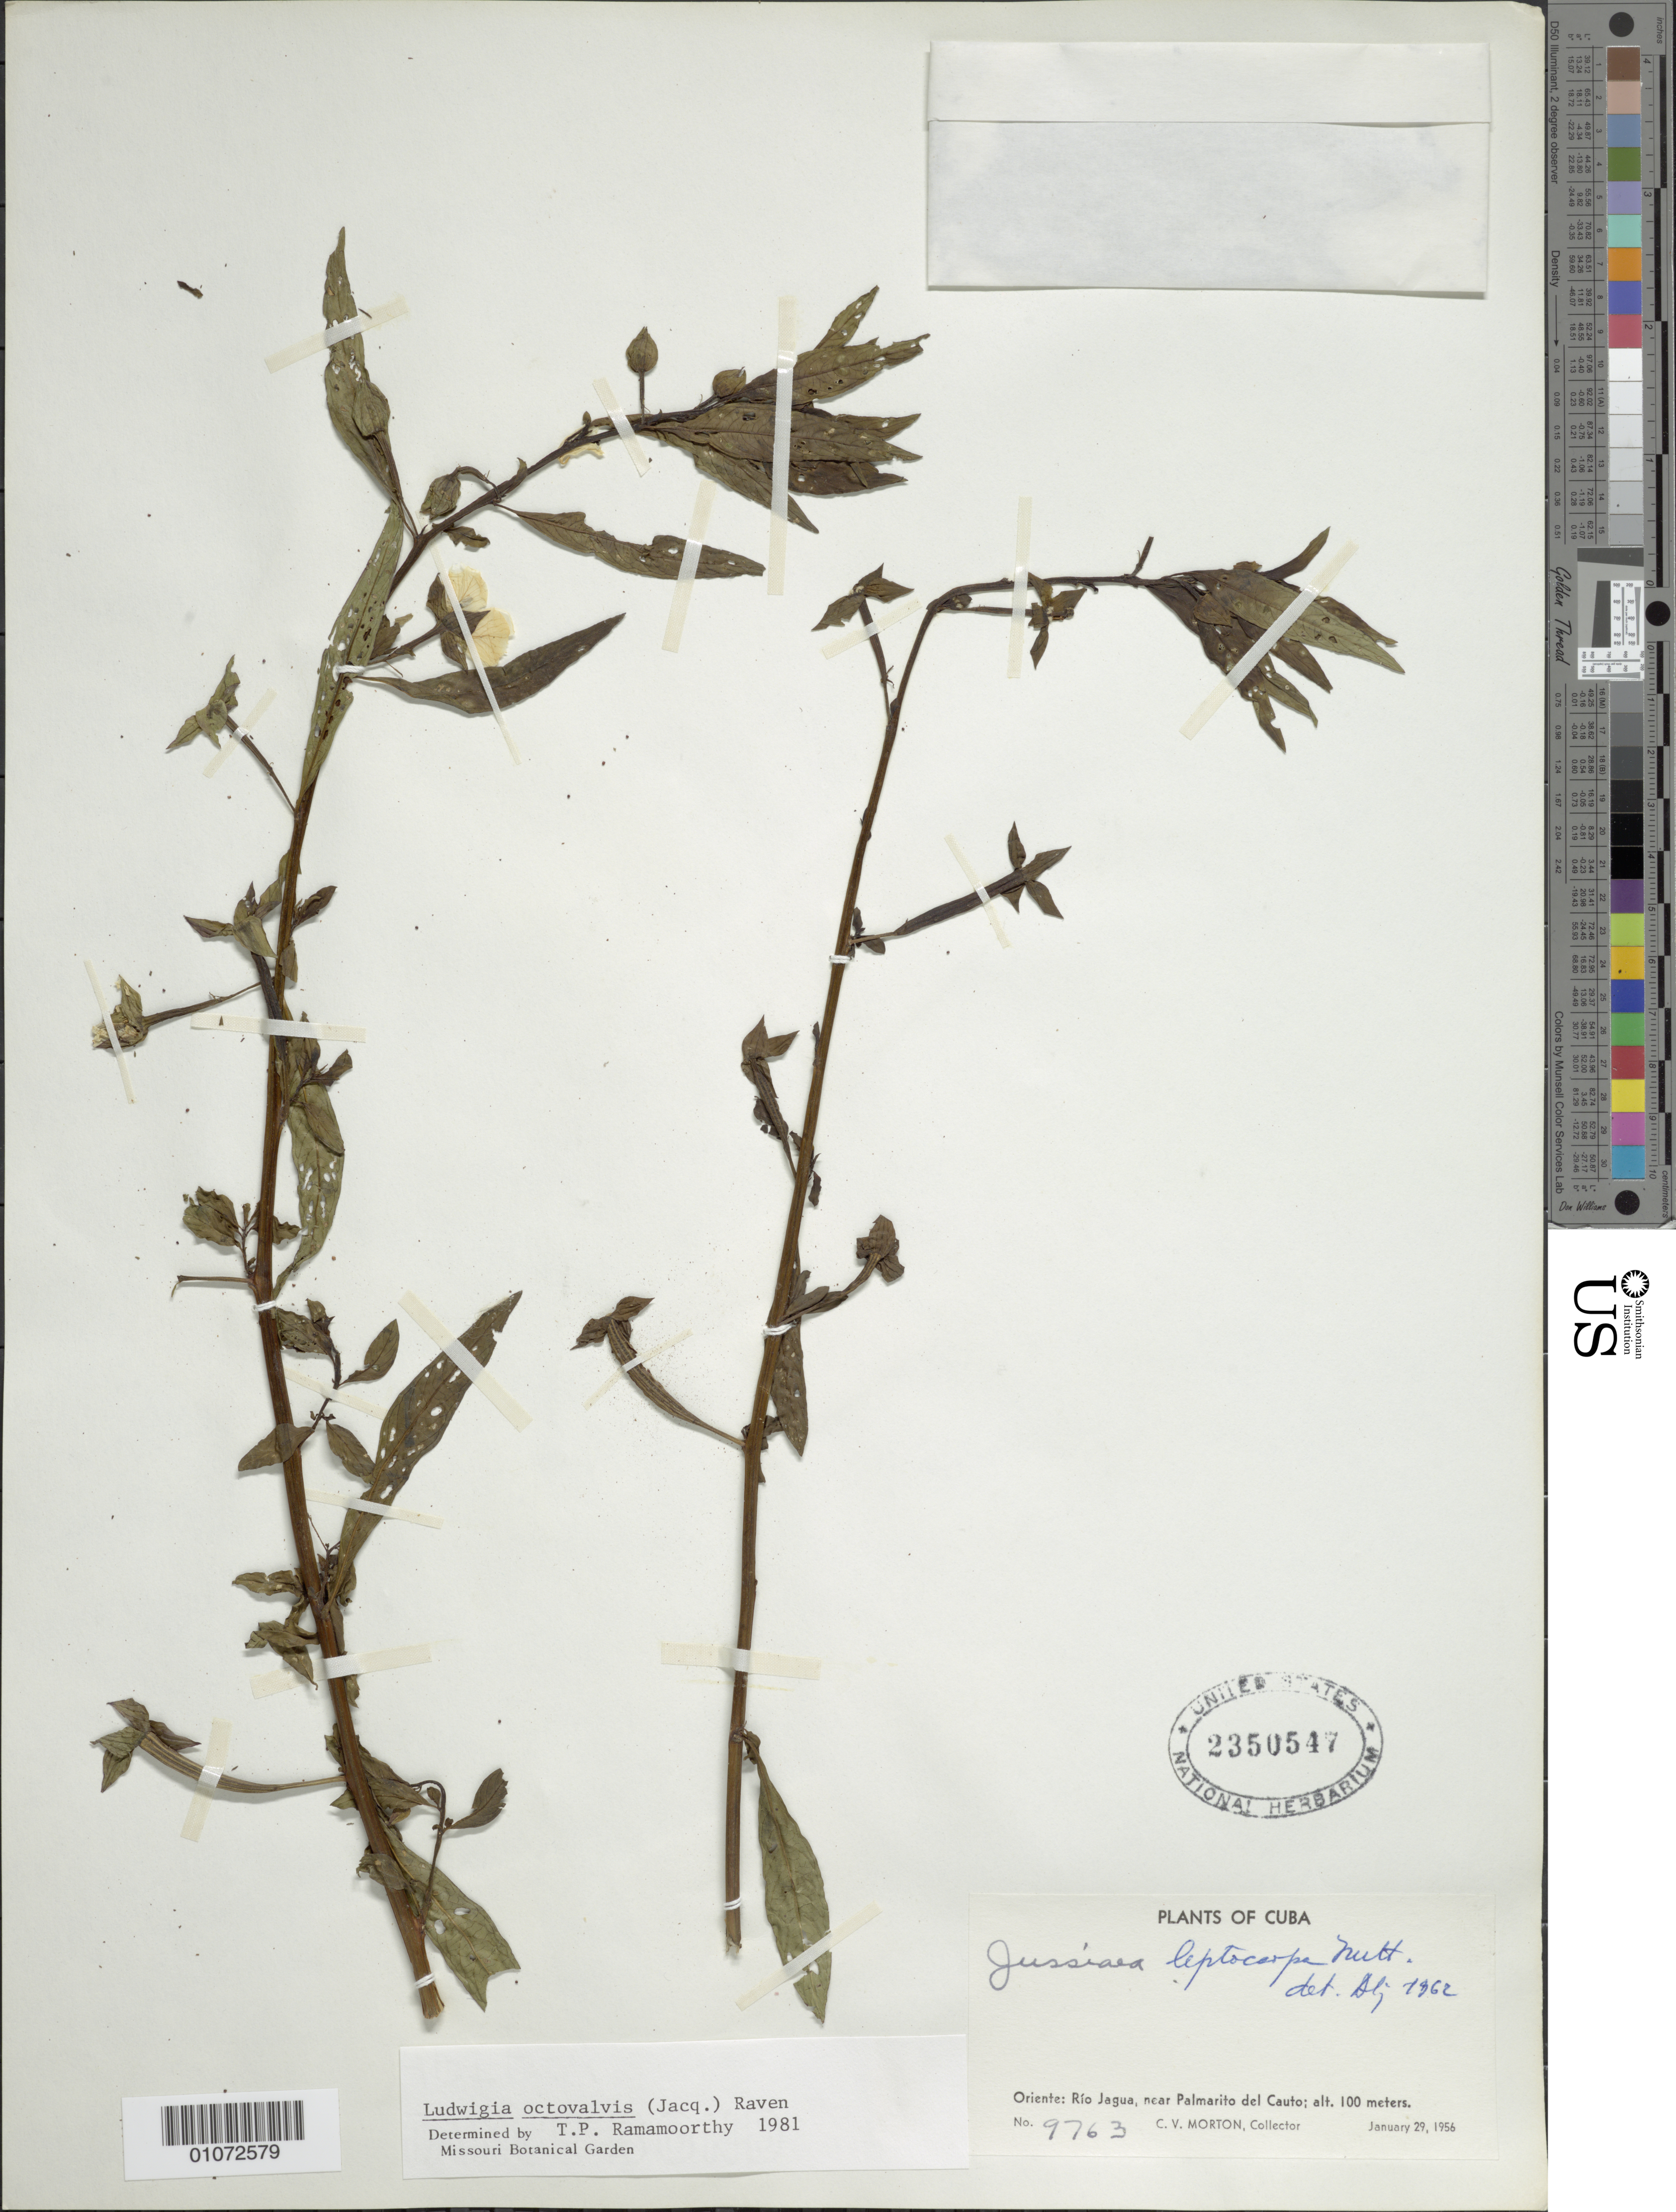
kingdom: Plantae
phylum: Tracheophyta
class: Magnoliopsida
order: Myrtales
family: Onagraceae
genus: Ludwigia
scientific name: Ludwigia octovalvis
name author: (Jacq.) P.H. Raven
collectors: C. V. Morton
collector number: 9763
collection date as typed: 29 Jan 1956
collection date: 1956-01-29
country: Cuba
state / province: Oriente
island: Cuba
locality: Rio Jagua, near Palmarito del Cauto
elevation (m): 100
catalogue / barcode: US 2350547